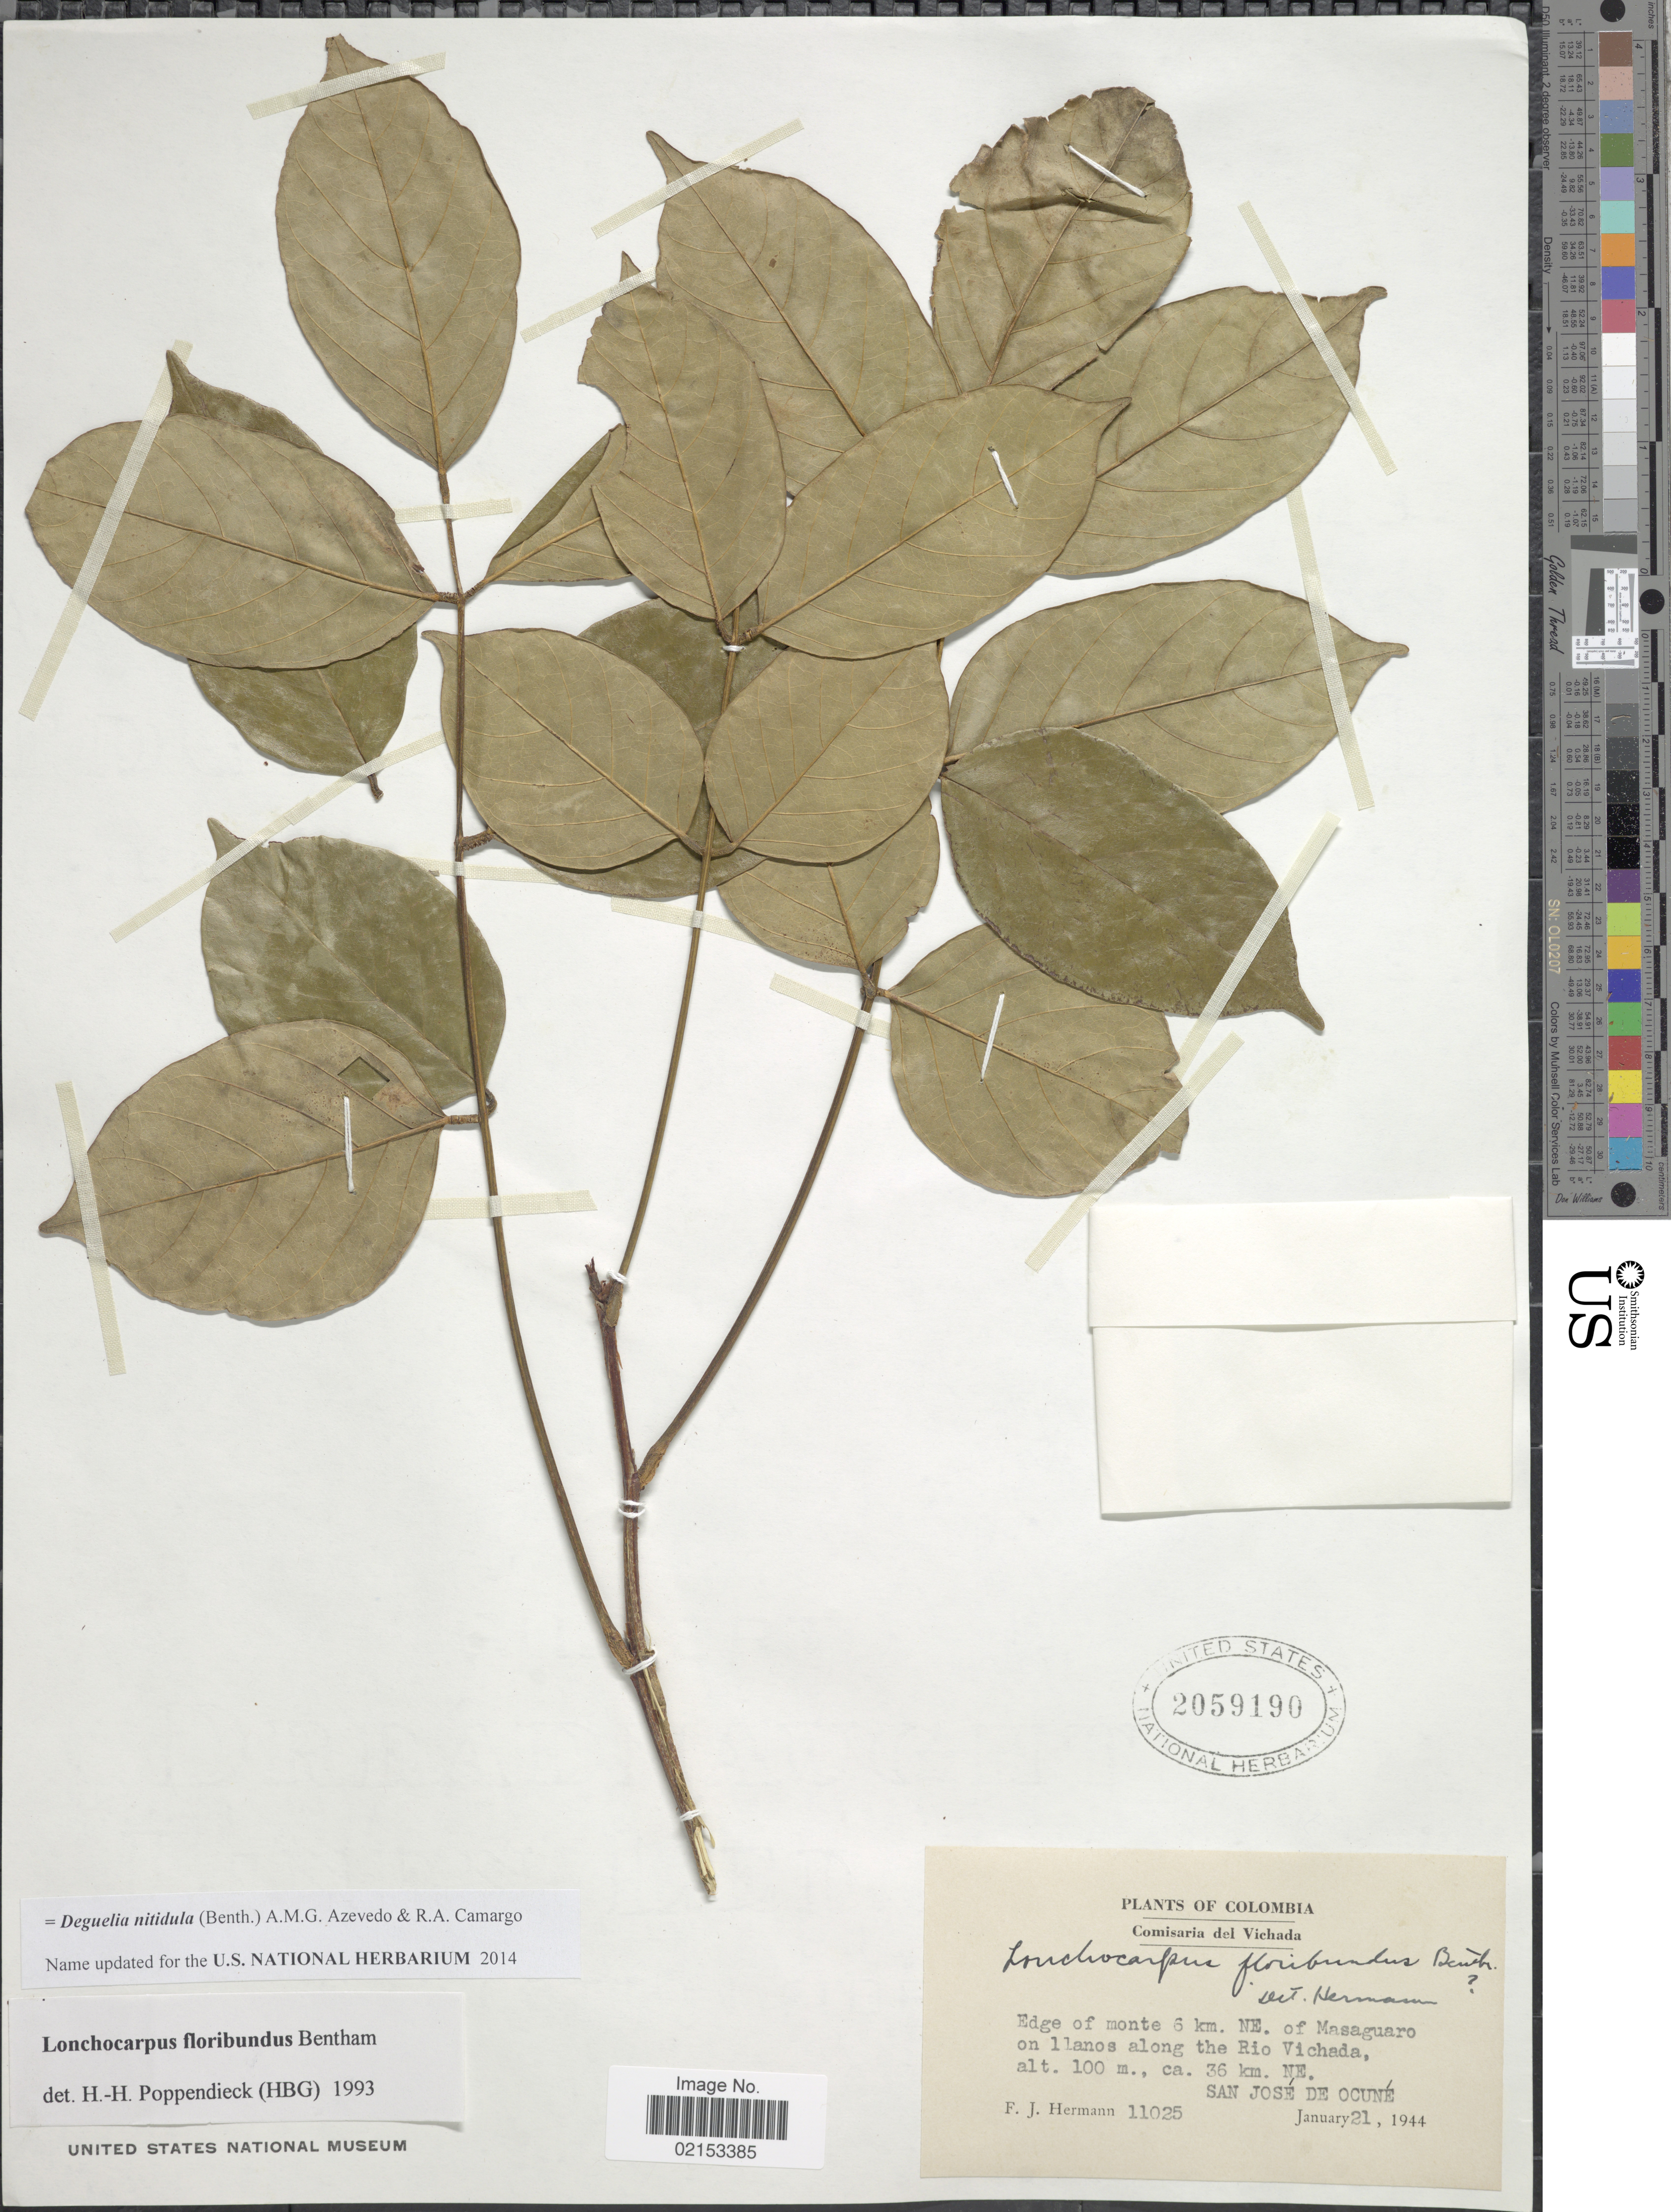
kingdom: Plantae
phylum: Tracheophyta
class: Magnoliopsida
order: Fabales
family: Fabaceae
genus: Deguelia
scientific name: Deguelia nitidula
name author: (Benth.) A.M.G. Azevedo & R.A. Camargo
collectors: F. J. Hermann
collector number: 11025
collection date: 1944-01-21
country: Colombia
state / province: Vichada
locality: Edge of monte 6 km NE of Masaguaro on llanos along the Rio Vichada, ca 36 km NE San Jose de Ocune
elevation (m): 100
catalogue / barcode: US 2059190